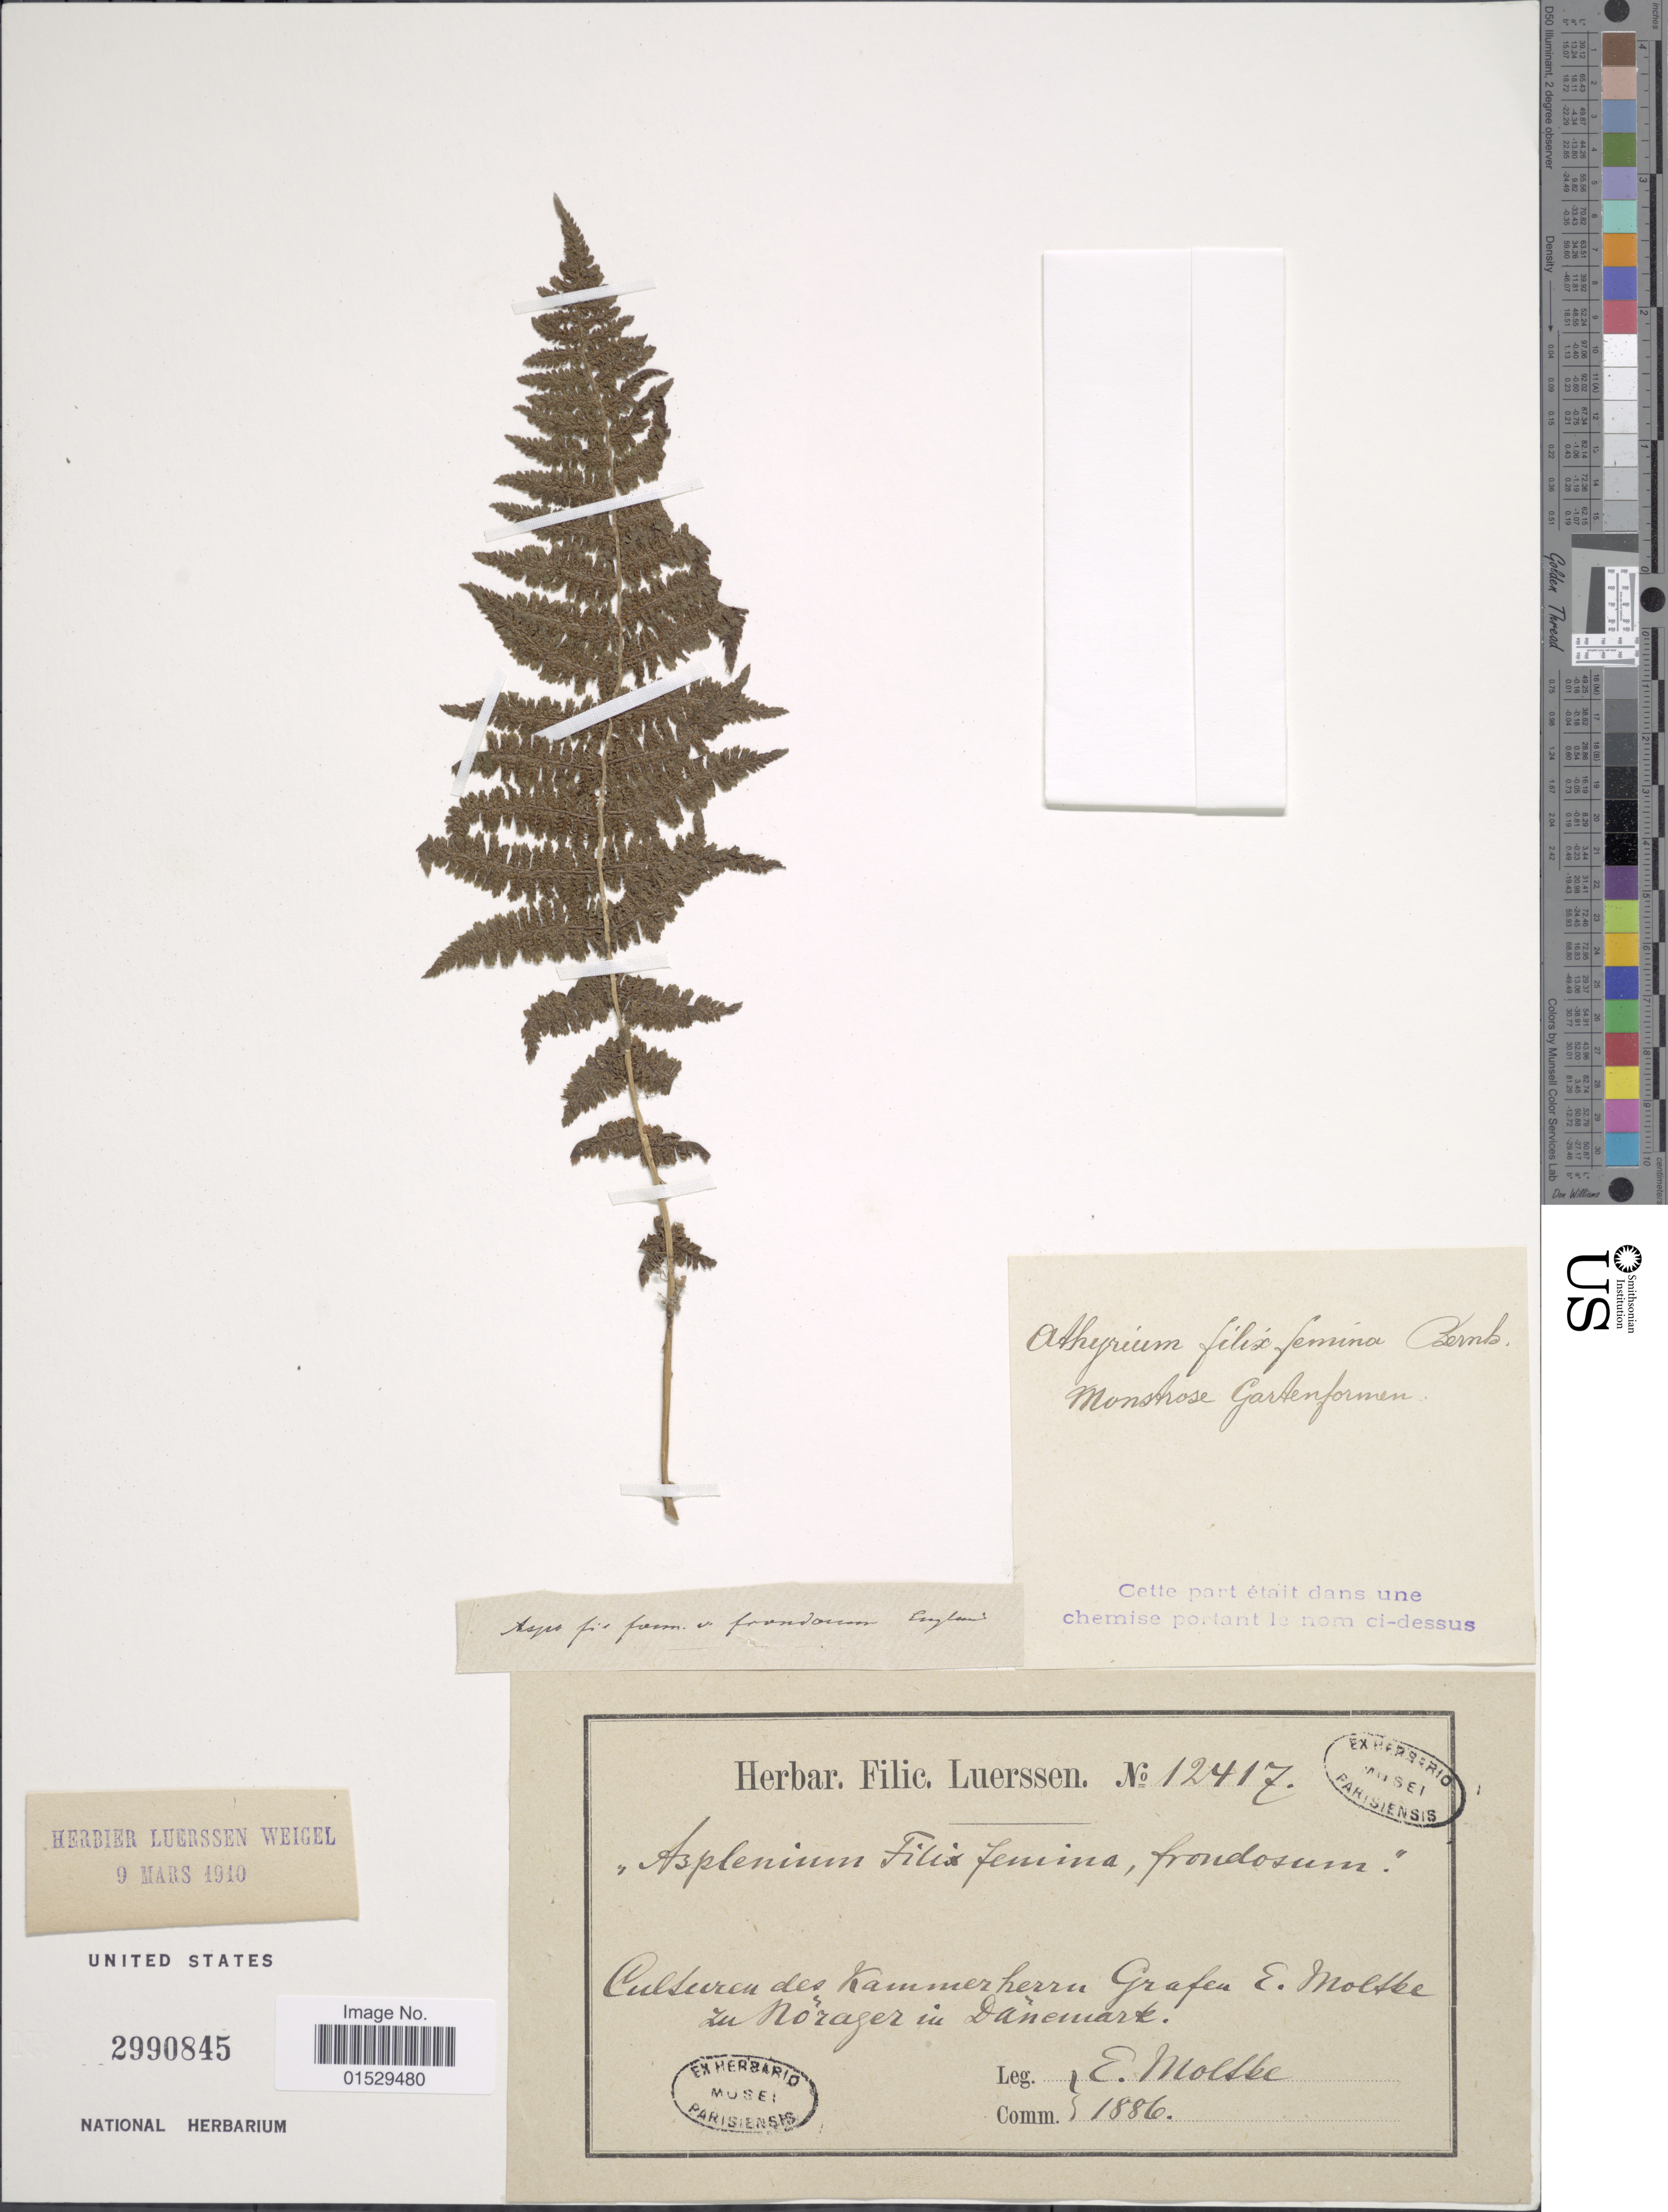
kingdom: Plantae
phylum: Tracheophyta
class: Polypodiopsida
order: Polypodiales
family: Athyriaceae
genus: Athyrium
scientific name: Athyrium filix-femina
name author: (L.) Roth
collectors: E. Molske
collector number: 12417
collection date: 1886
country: Denmark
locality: Culturen des Kammerherrn Grafen E. Moltke zu Norager in Danemark.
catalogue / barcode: US 2990845